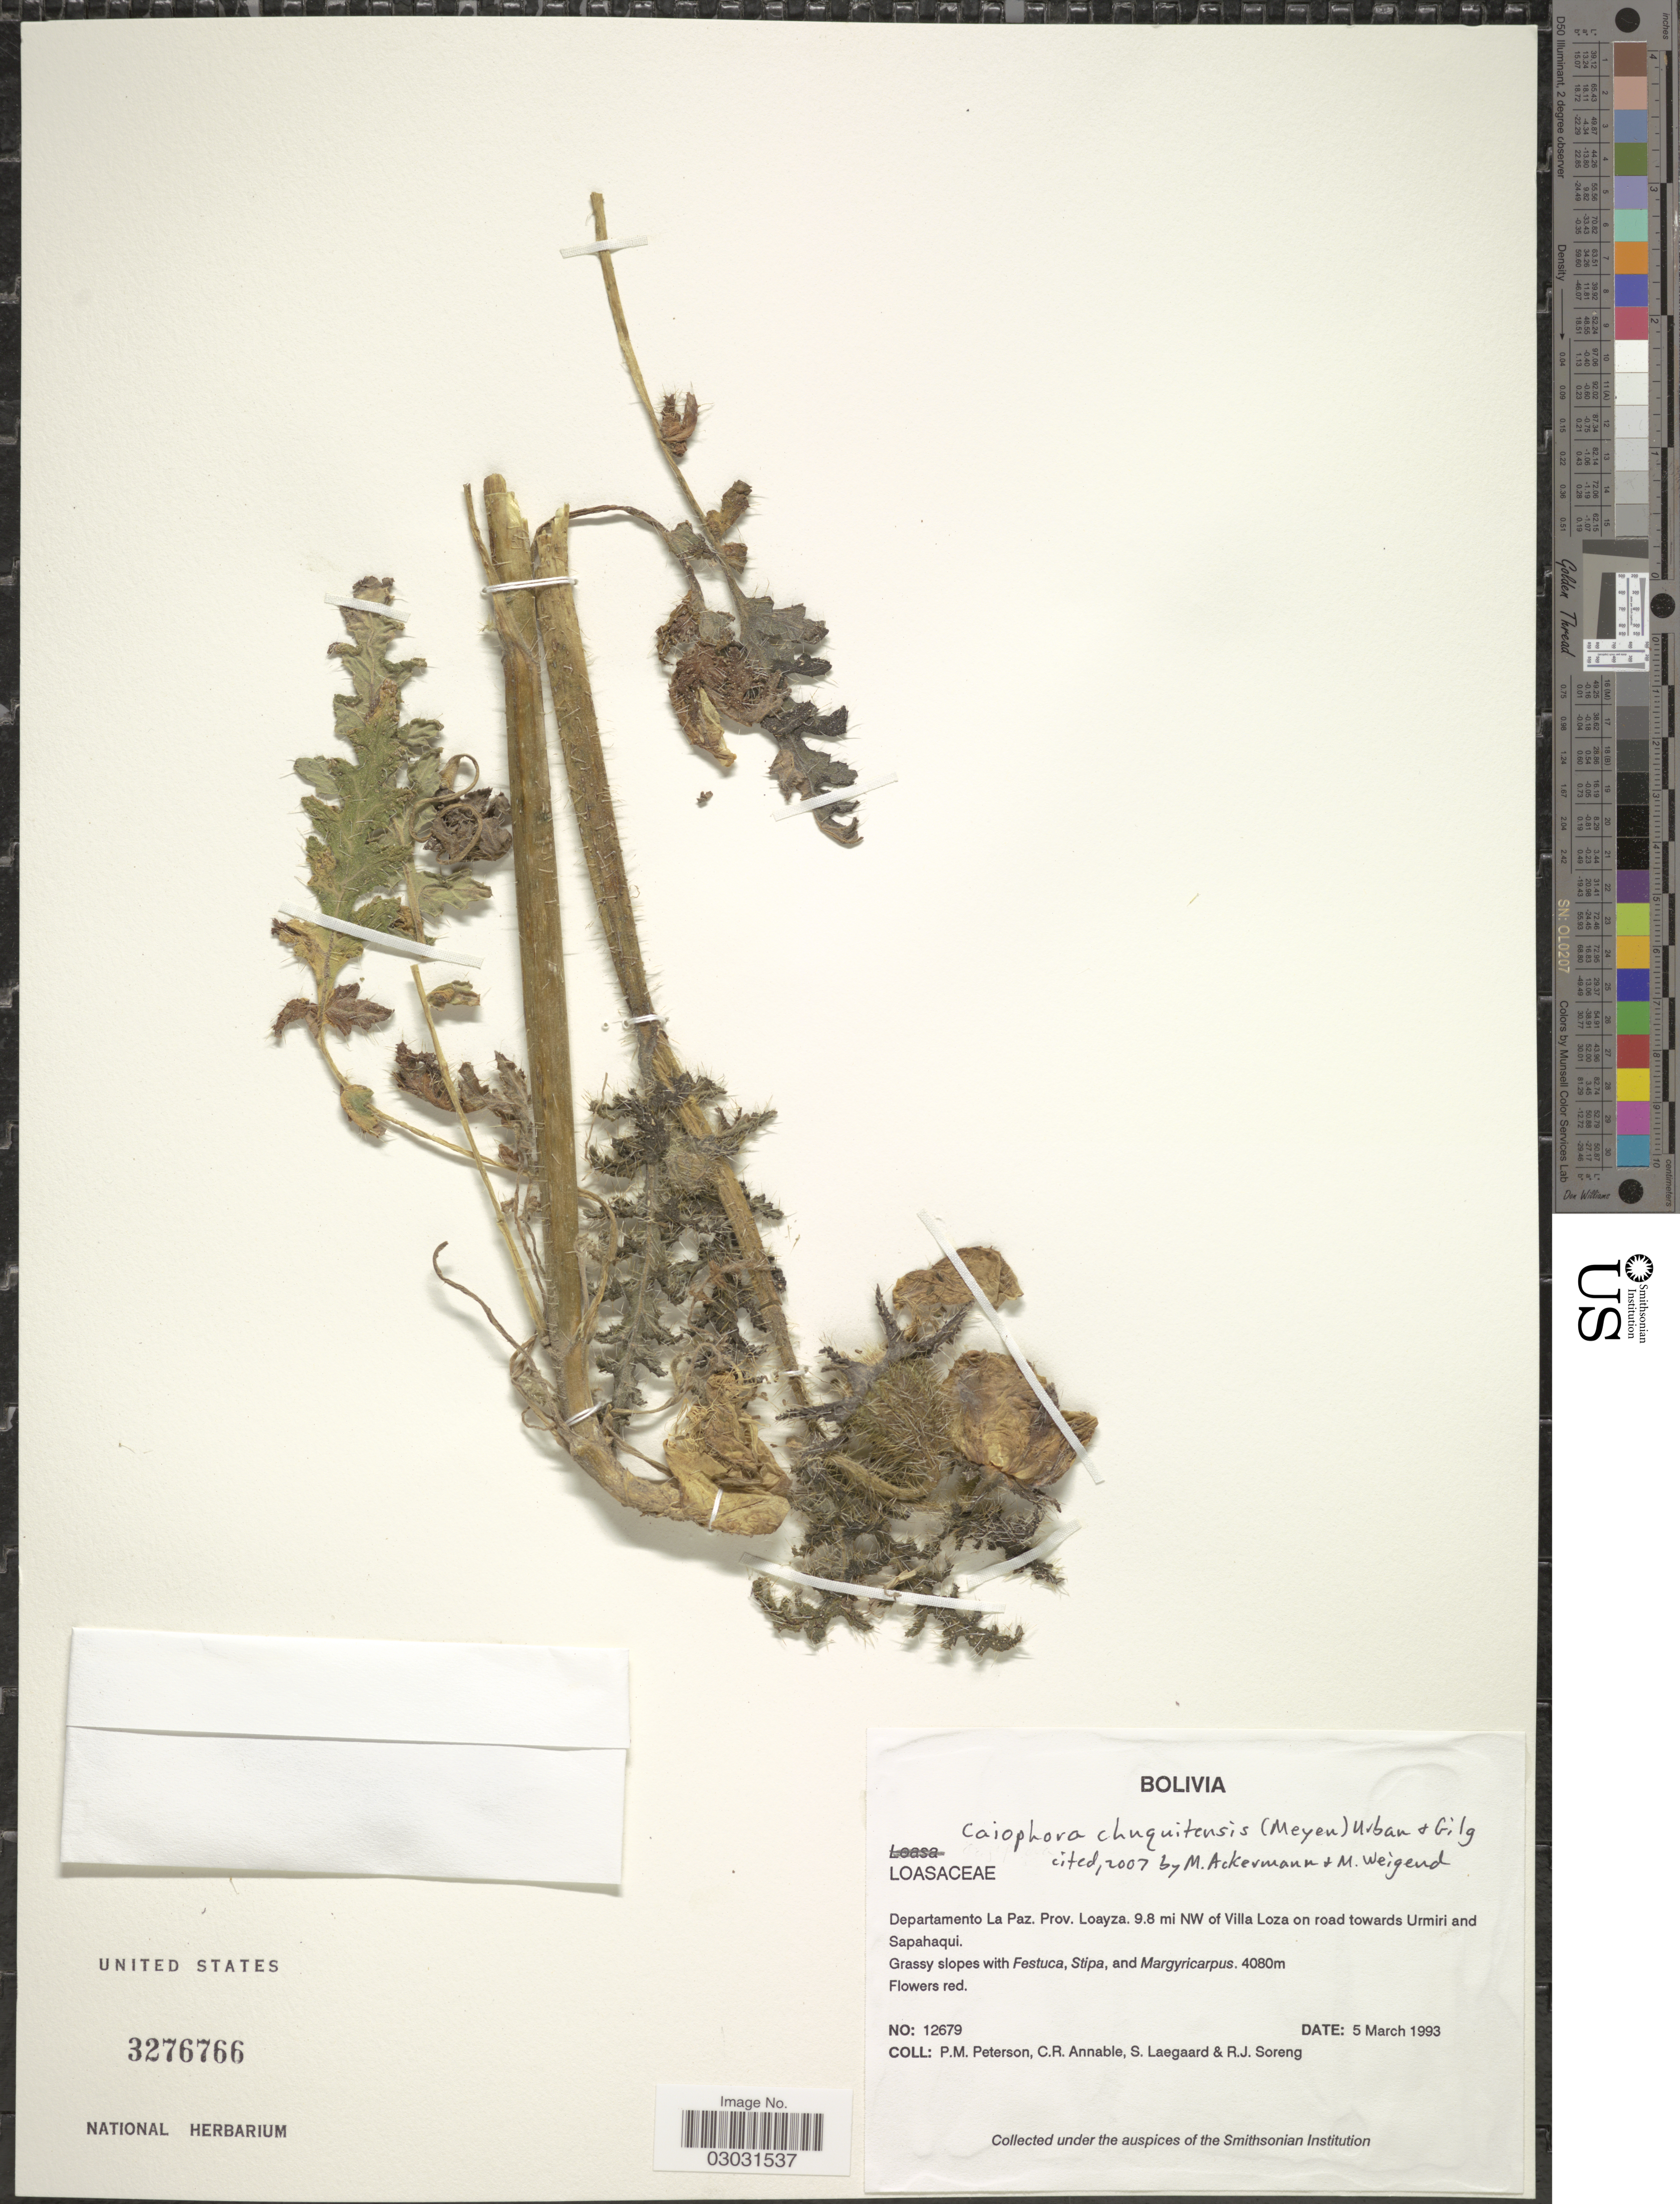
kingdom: Plantae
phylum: Tracheophyta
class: Magnoliopsida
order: Cornales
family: Loasaceae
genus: Caiophora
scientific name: Caiophora chuquitensis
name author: (Meyen) Urb. & Gilg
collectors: P. M. Peterson, C. R. Annable, S. Lægaard & R. J. Soreng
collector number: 12679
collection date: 1993-03-05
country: Bolivia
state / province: La Paz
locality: Departamento La Paz. Prov. Loayza. 9.8 mi NW of Villa Loza on road towards Urmiri and Sapahaqui.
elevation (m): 4080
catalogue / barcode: US 3276766